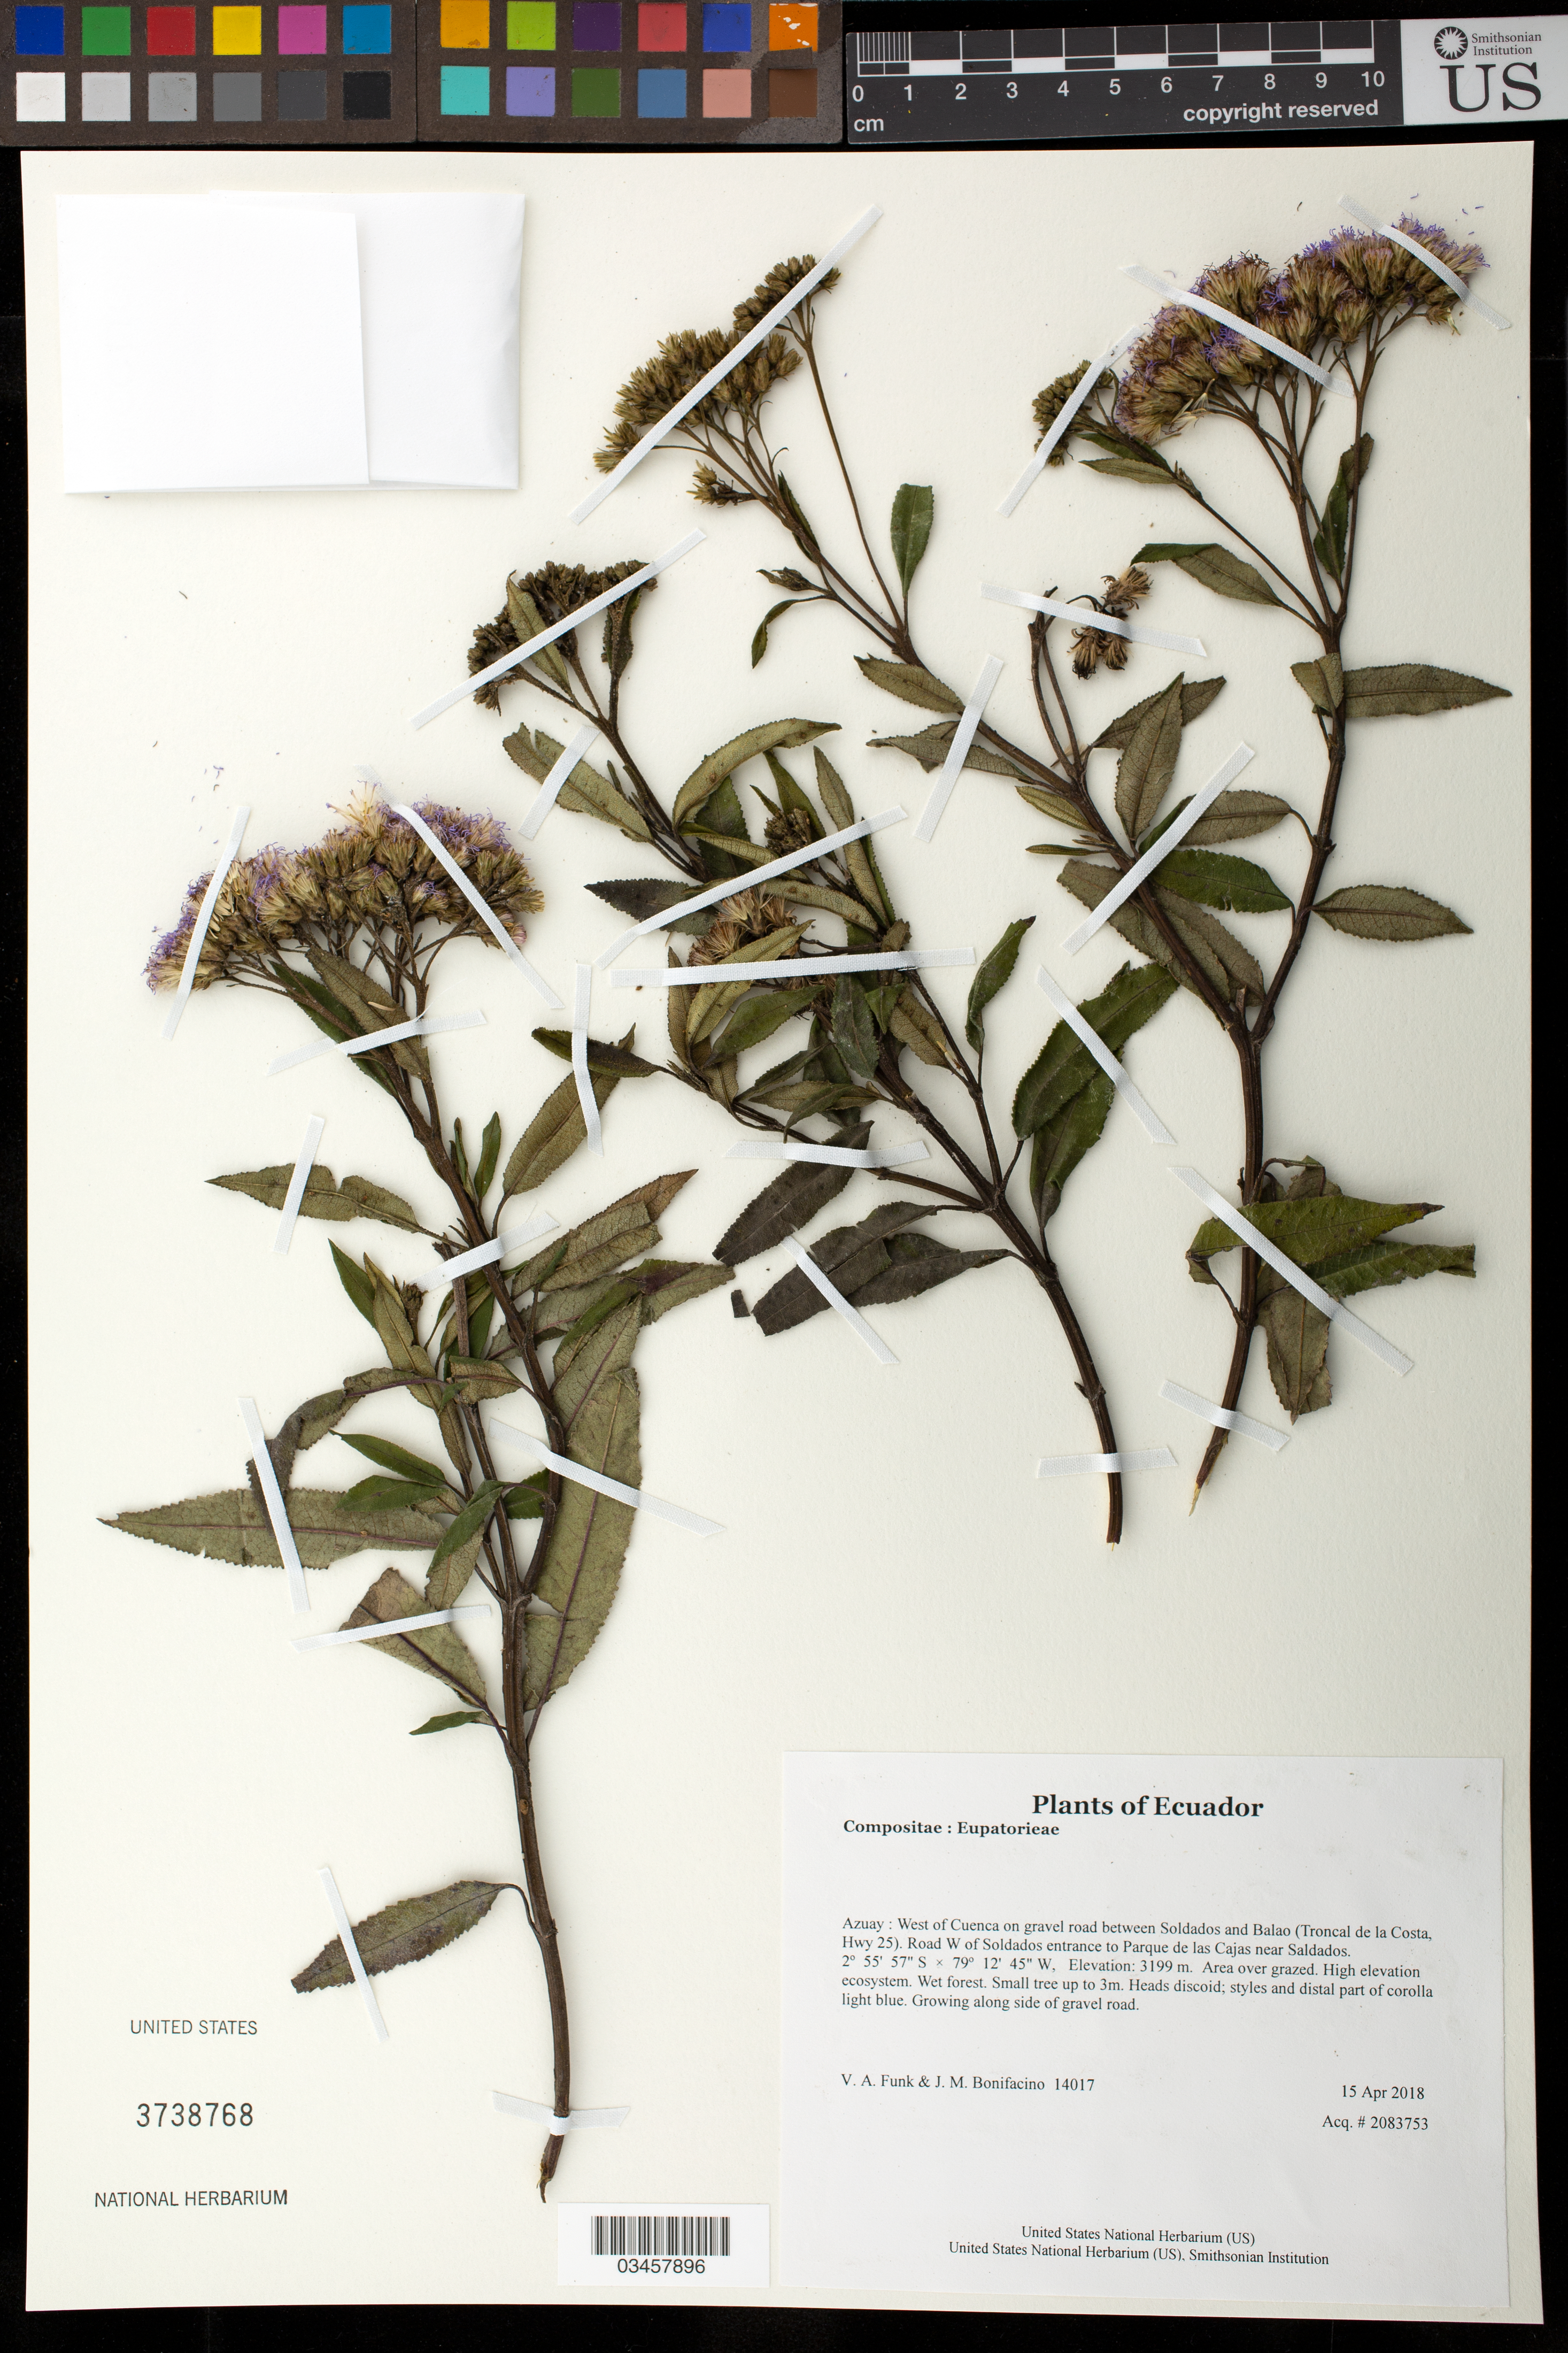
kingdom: Plantae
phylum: Tracheophyta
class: Magnoliopsida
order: Asterales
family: Asteraceae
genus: Aristeguietia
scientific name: Aristeguietia sp.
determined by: Ávila C., Fabio Andrés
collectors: V. Funk & M. Bonifacino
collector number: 14017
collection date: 2018-04-15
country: Ecuador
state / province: Azuay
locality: West of Cuenca on gravel road between Soldados and Balao (Troncal de la Costa, Hwy 25). Road W of Soldados entrance to Parque de las Cajas near Saldados.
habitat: Area over grazed. High elevation ecosystem. Wet forest.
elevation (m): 3199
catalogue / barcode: US 3738768